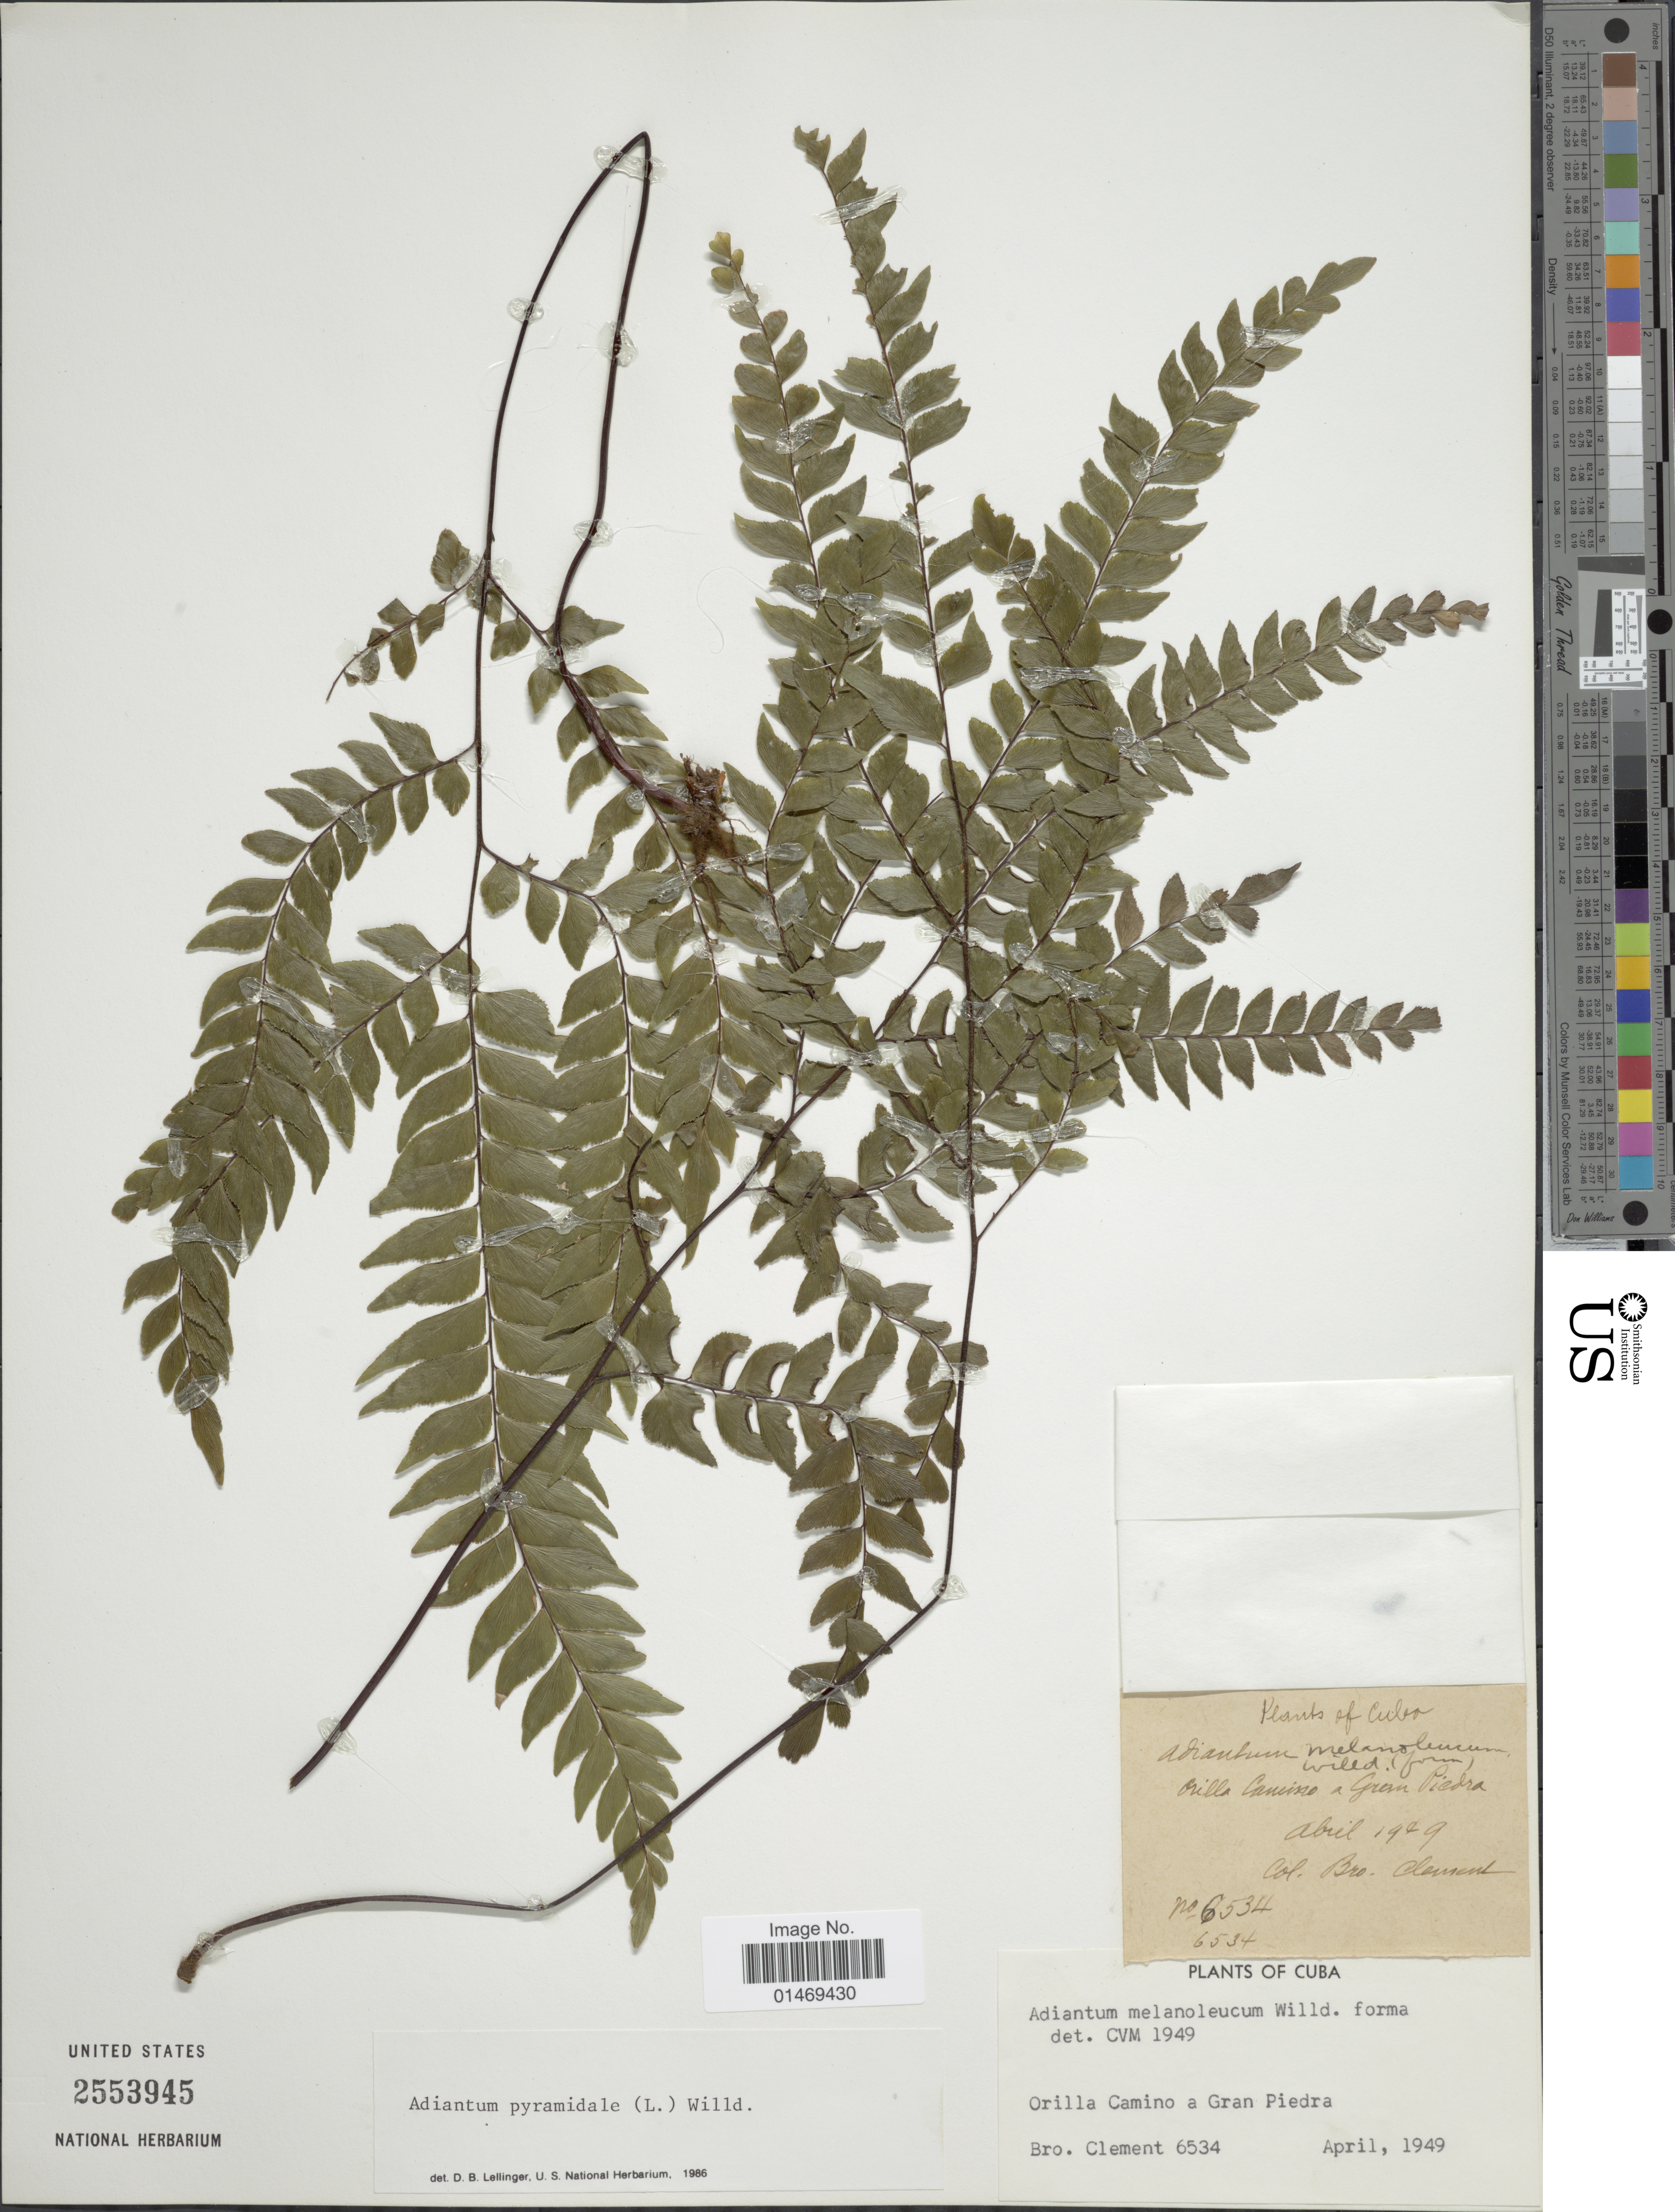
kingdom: Plantae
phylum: Tracheophyta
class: Polypodiopsida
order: Polypodiales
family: Pteridaceae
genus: Adiantum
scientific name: Adiantum pyramidale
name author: (L.) Willd.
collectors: B. Clement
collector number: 6534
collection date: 1949-04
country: Cuba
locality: Orilla Camino a Gran Piedra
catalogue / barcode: US 2553945